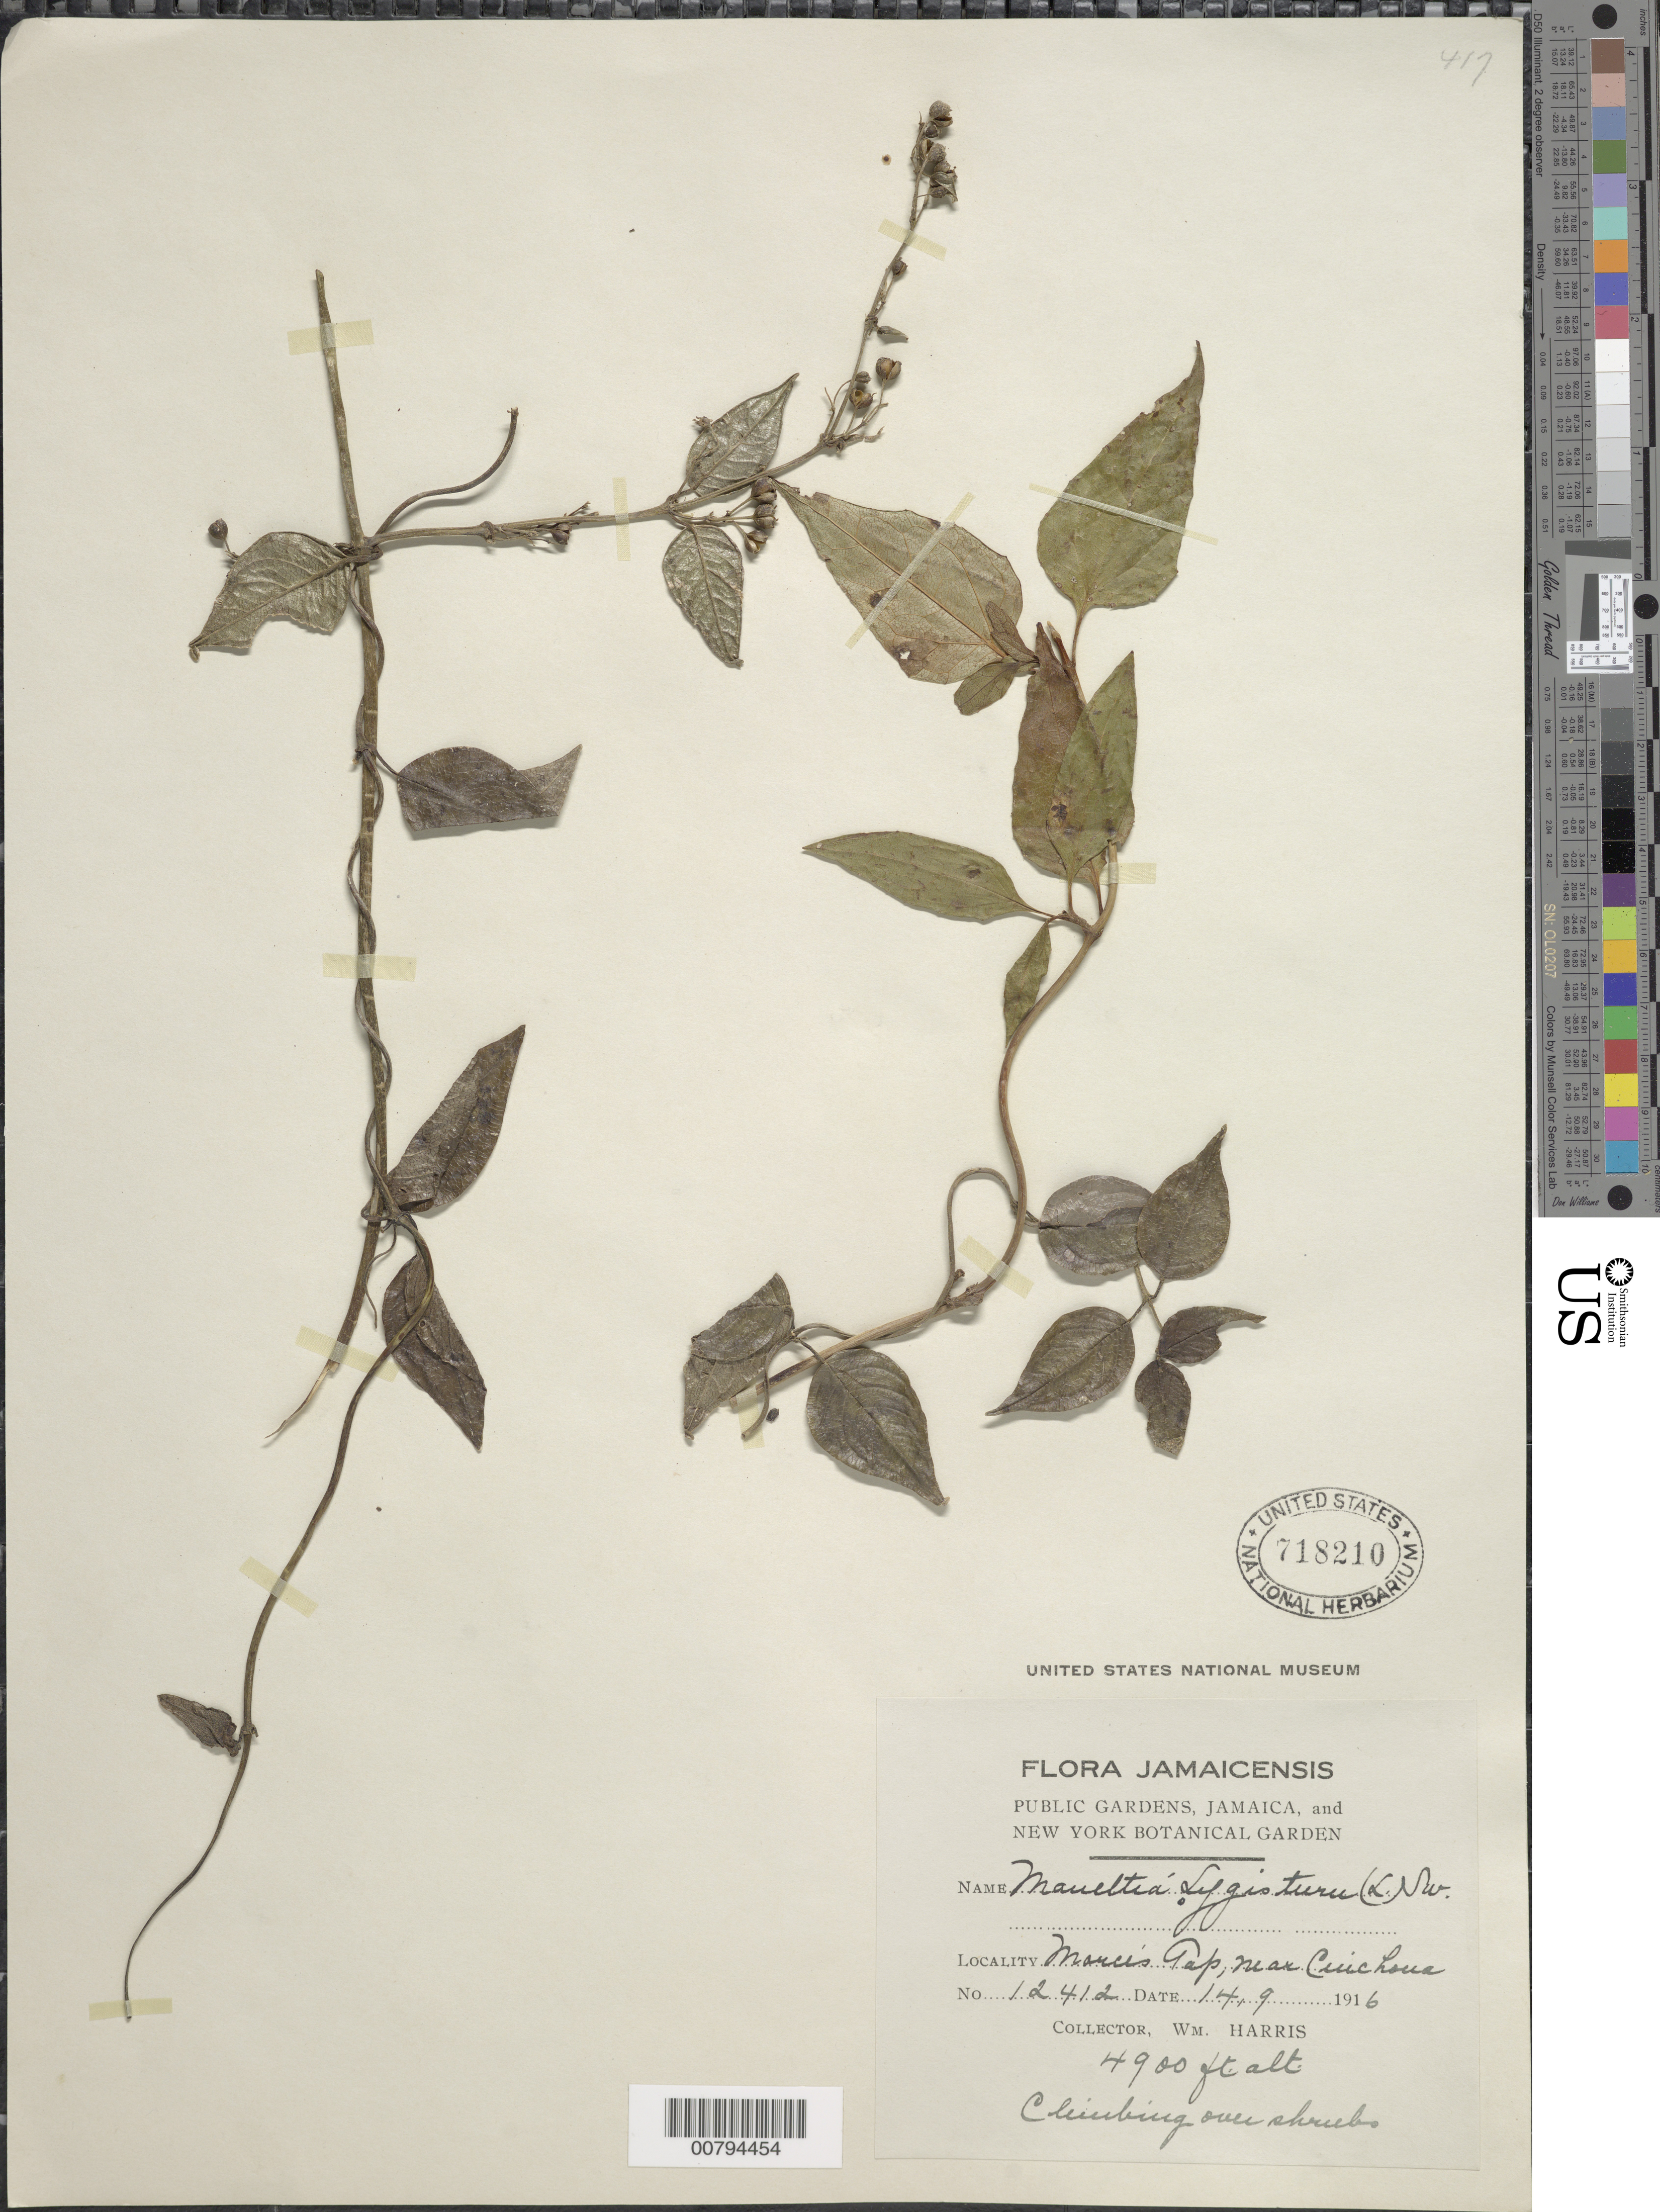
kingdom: Plantae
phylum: Tracheophyta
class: Magnoliopsida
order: Gentianales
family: Rubiaceae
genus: Manettia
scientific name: Manettia lygistum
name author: (L.) Sw.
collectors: W. H. Harris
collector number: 12412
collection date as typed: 14 Sep 1916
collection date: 1916-09-14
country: Jamaica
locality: Marcis Gap, near Cuichoua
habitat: On shrubs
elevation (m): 1494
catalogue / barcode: US 718210